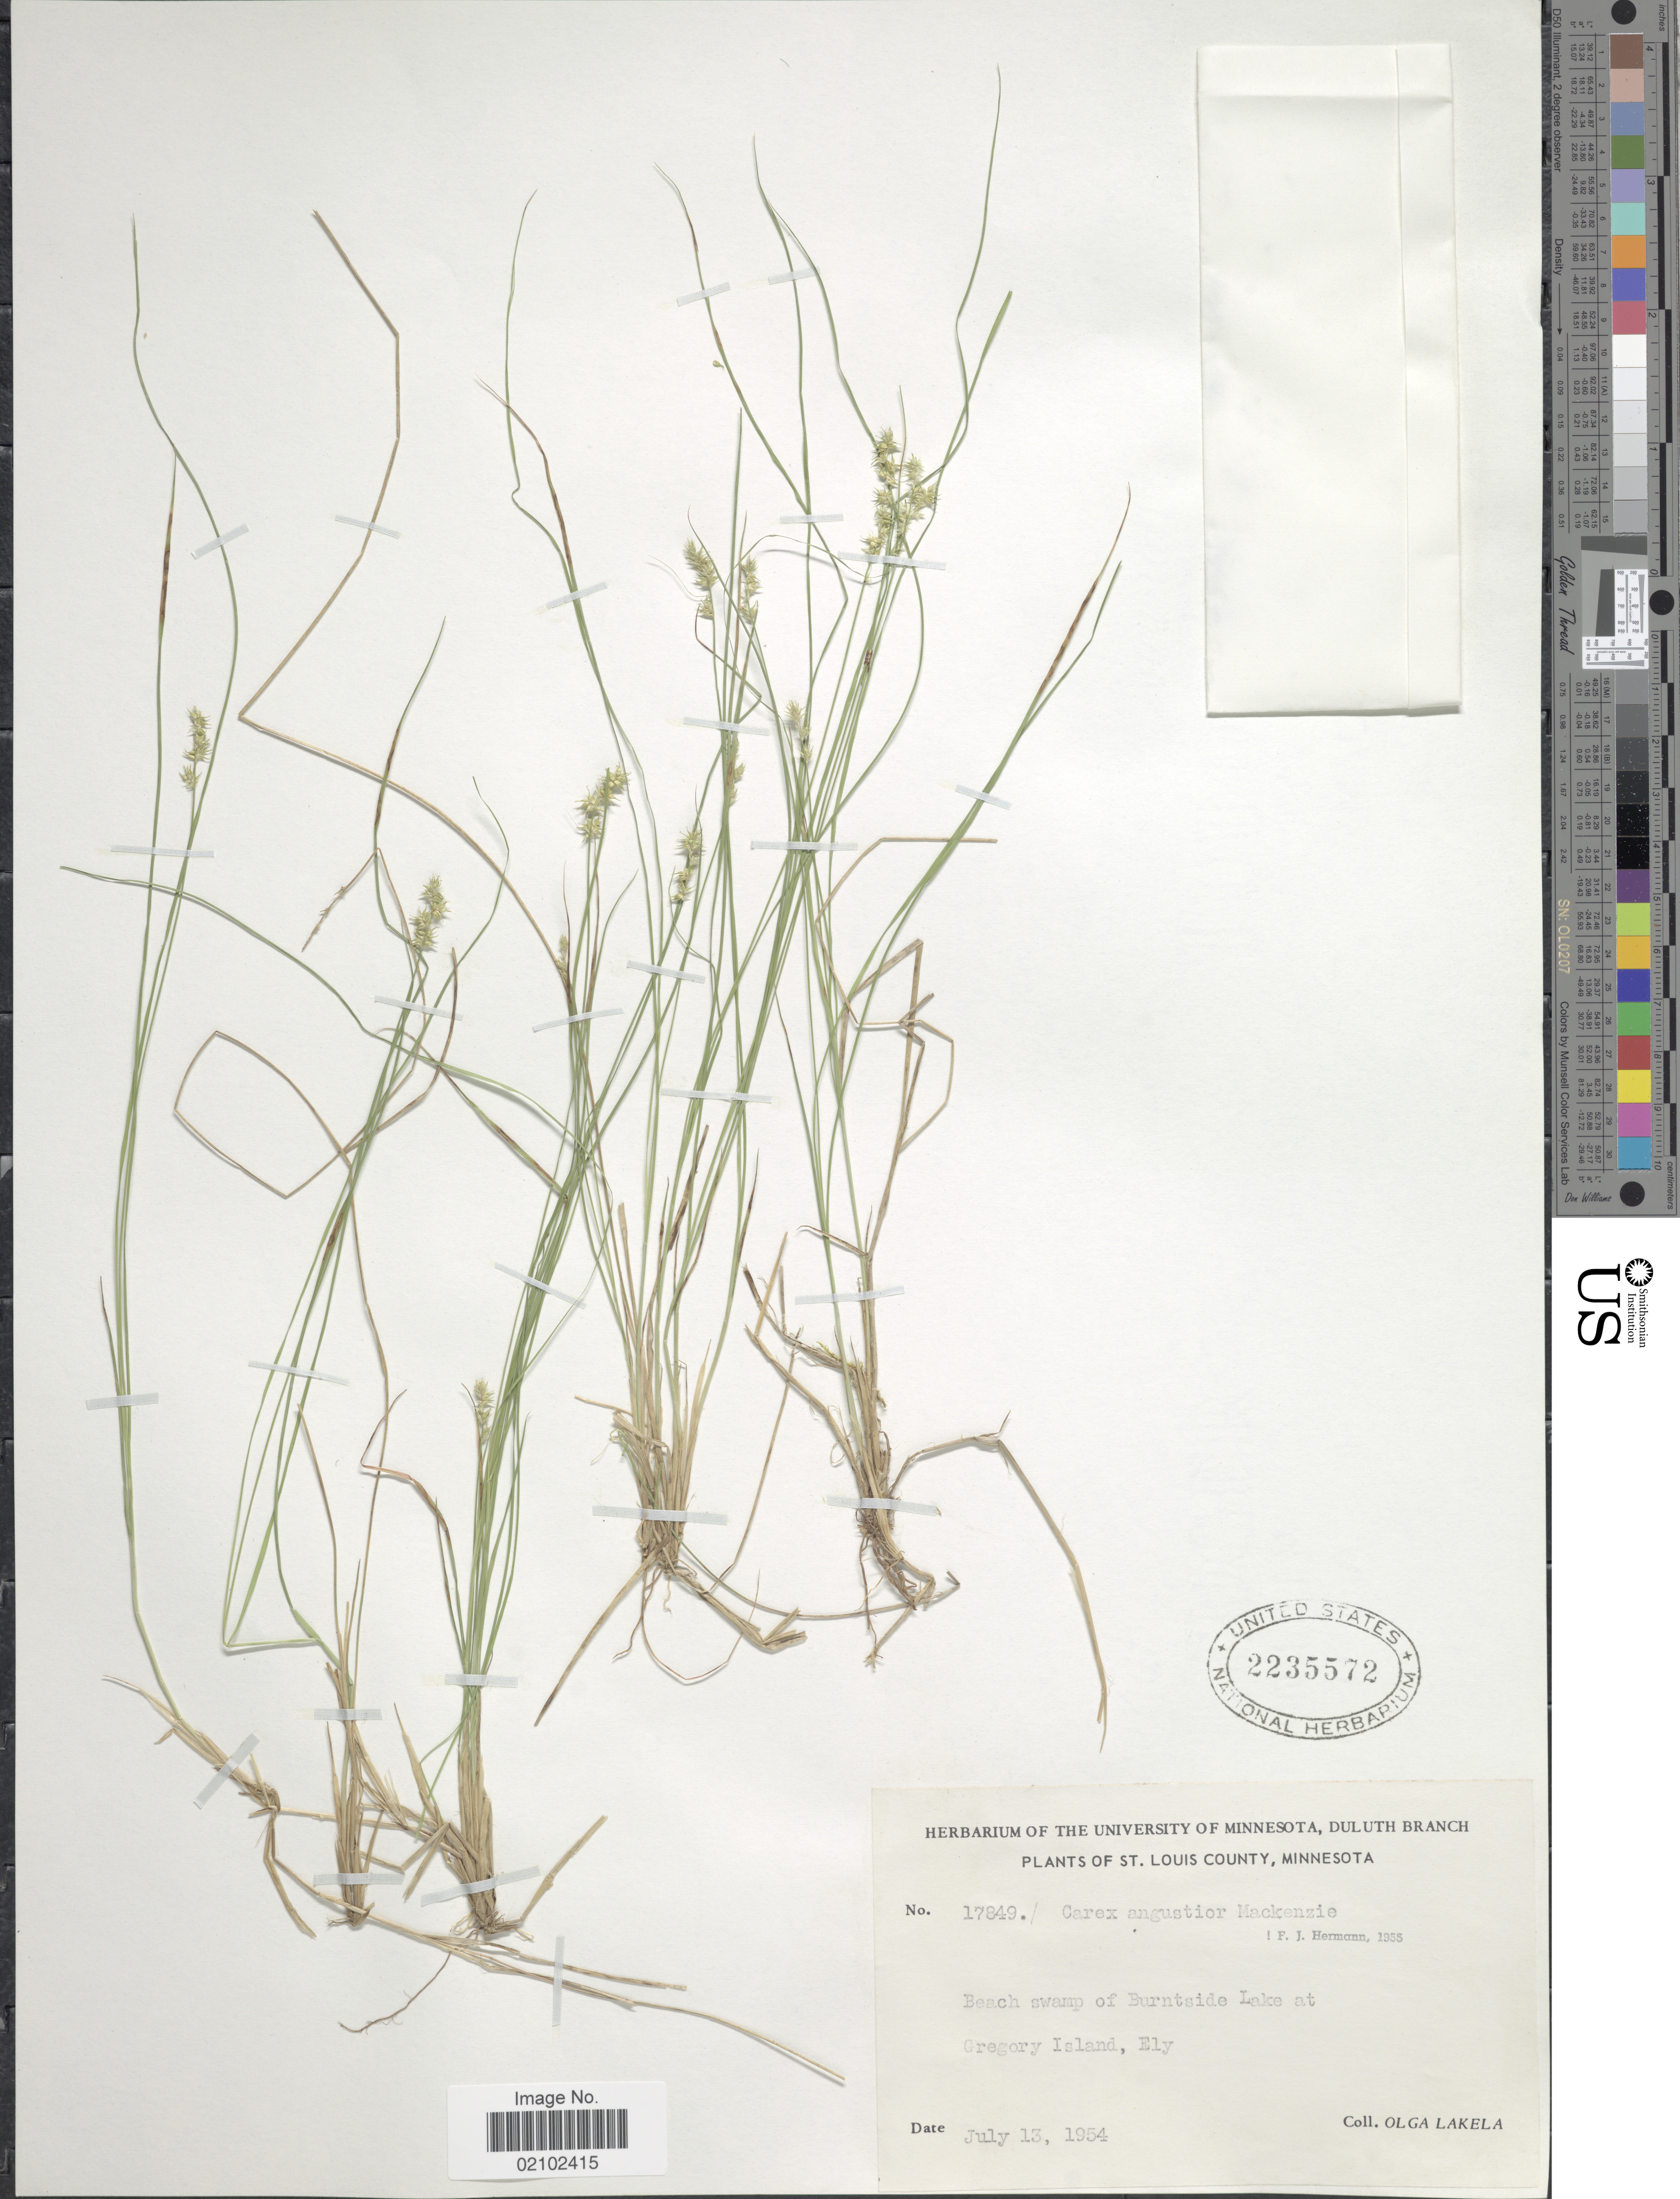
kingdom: Plantae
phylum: Tracheophyta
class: Liliopsida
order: Poales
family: Cyperaceae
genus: Carex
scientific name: Carex echinata subsp. echinata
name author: Murray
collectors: O. K. Lakela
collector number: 17849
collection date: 1954-07-13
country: United States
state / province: Minnesota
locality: St Louis County, Beach swamp of Burntside Lake at Gregory Island, Ely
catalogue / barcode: US 2235572